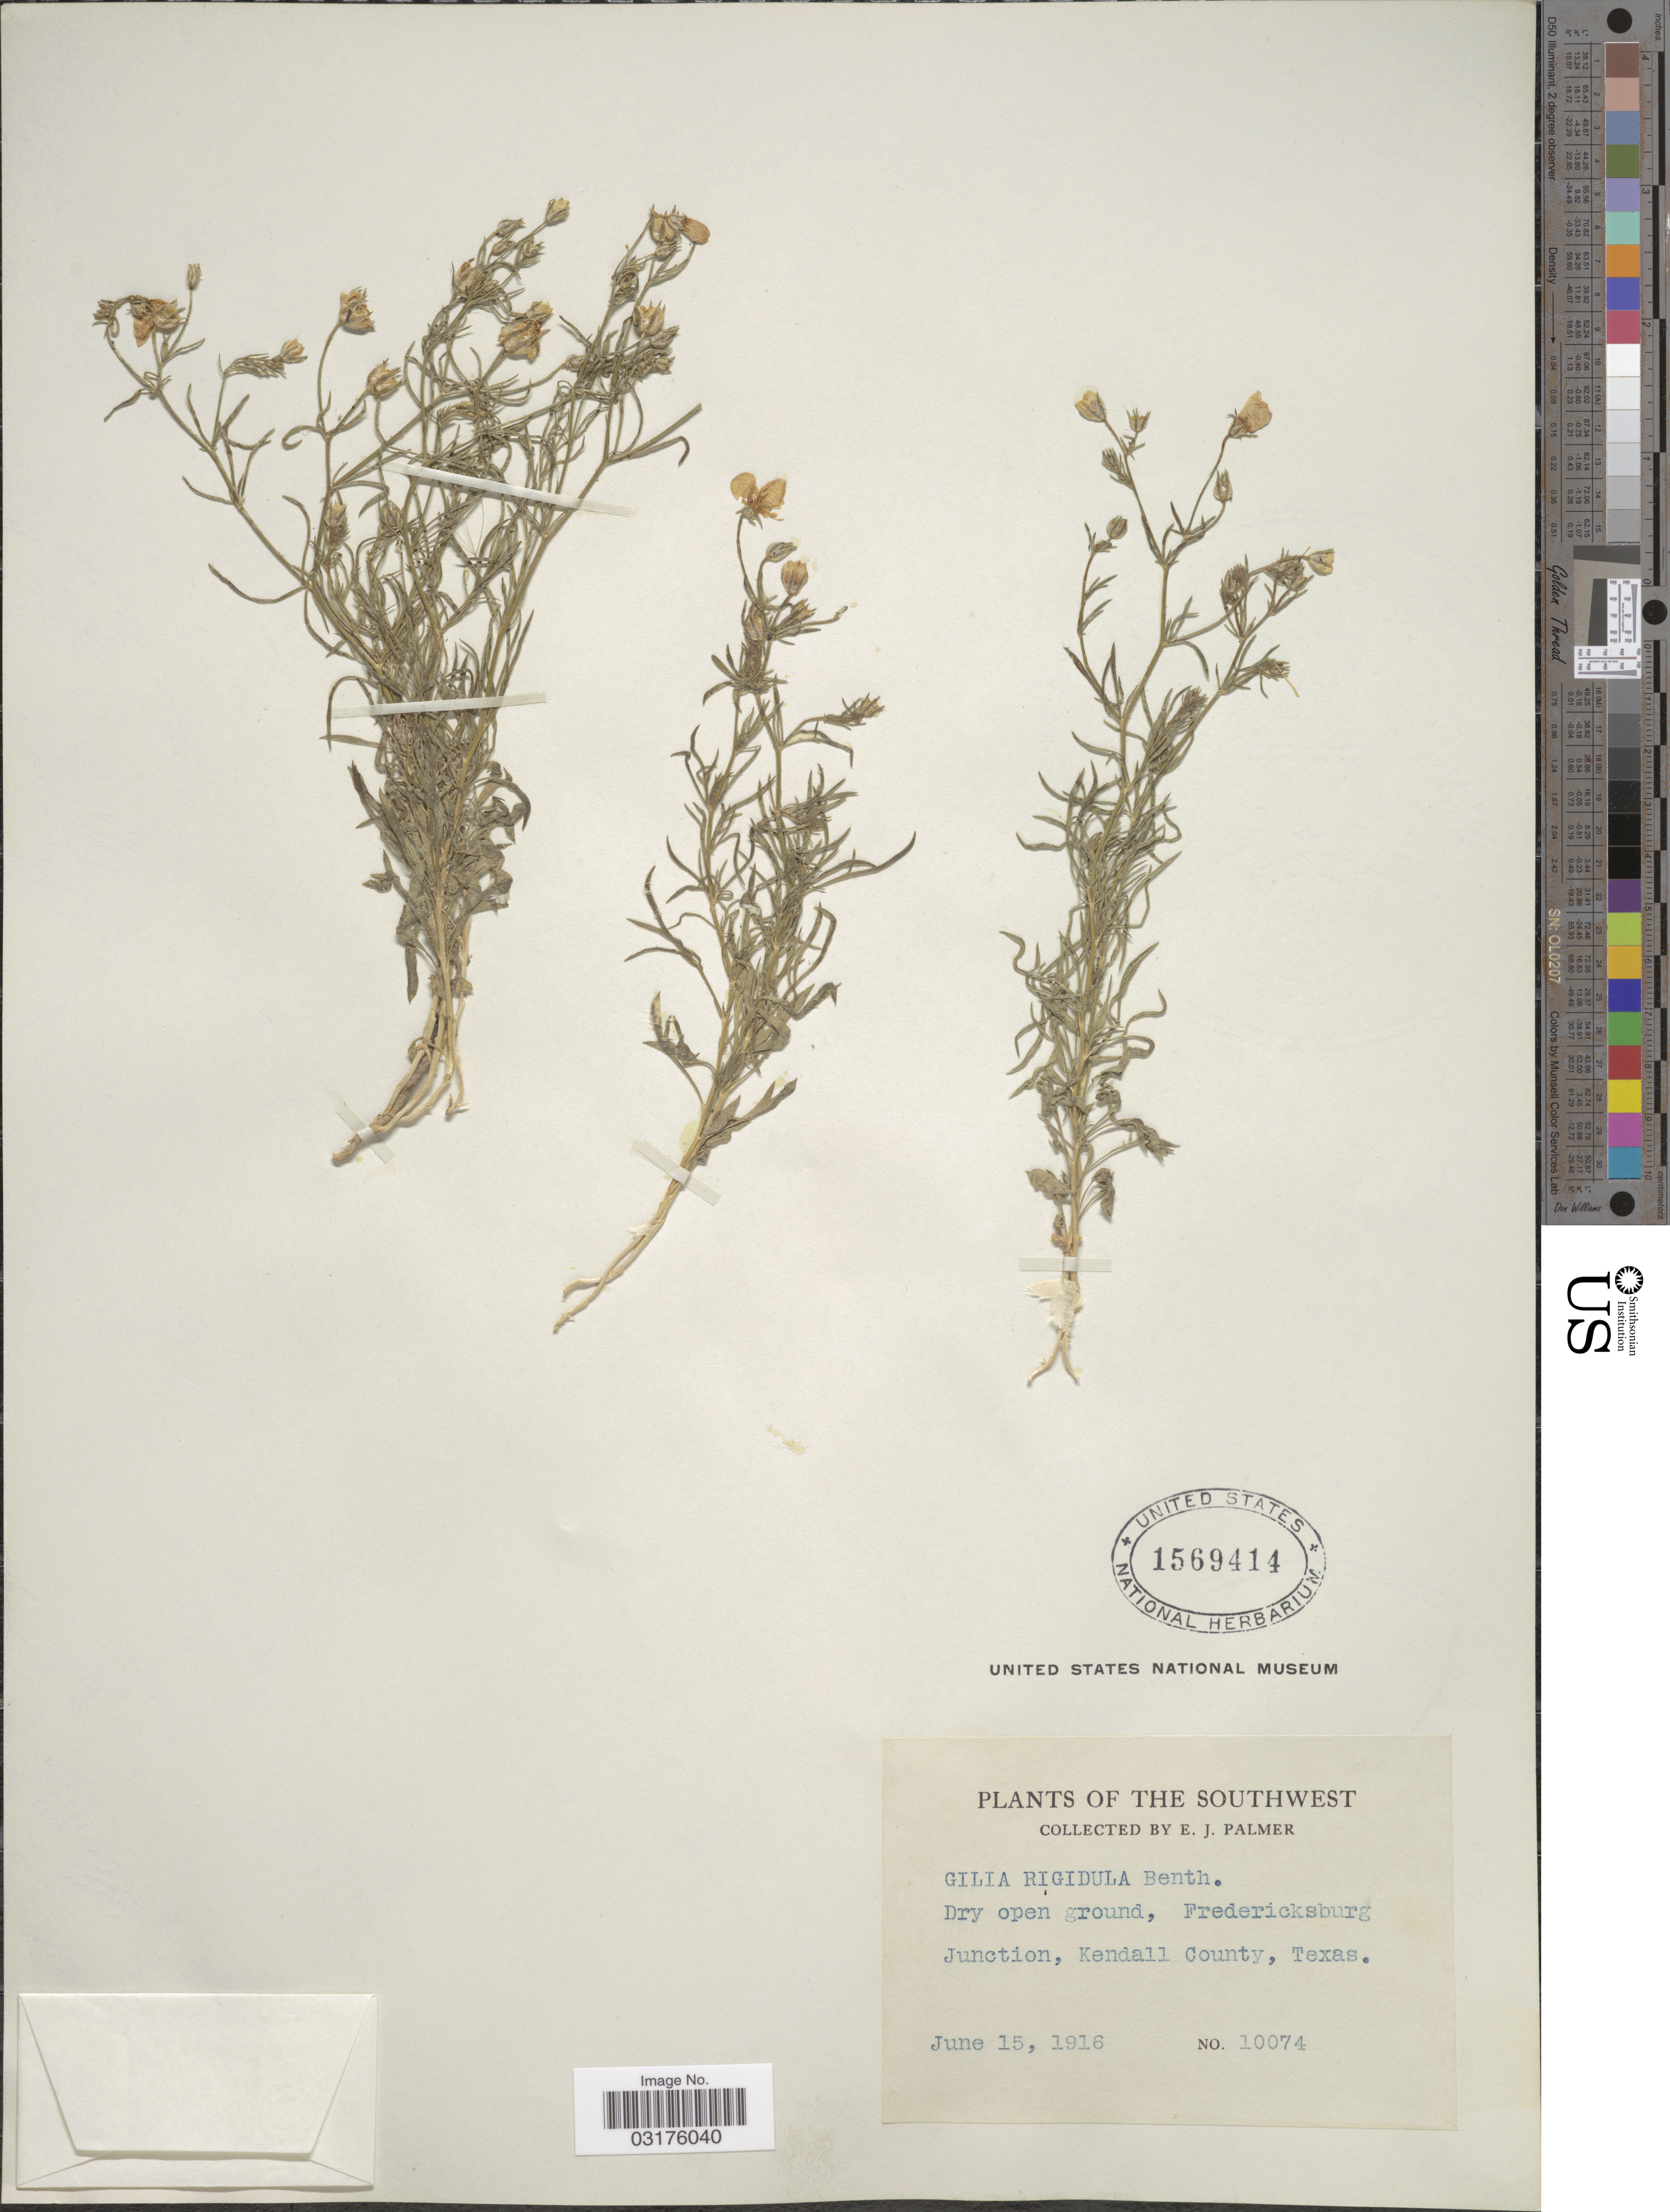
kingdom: Plantae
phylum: Tracheophyta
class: Magnoliopsida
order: Ericales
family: Polemoniaceae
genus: Giliastrum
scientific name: Giliastrum rigidulum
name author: (Benth.) Rydb.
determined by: Strong, Mark T., (BOT), Smithsonian Institution - National Museum of Natural History (UNITED STATES)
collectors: E. J. Palmer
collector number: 10074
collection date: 1916-06-15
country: United States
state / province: Texas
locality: The Southwest, Fredericksburg Junction, Kendall County.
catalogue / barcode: US 1569414